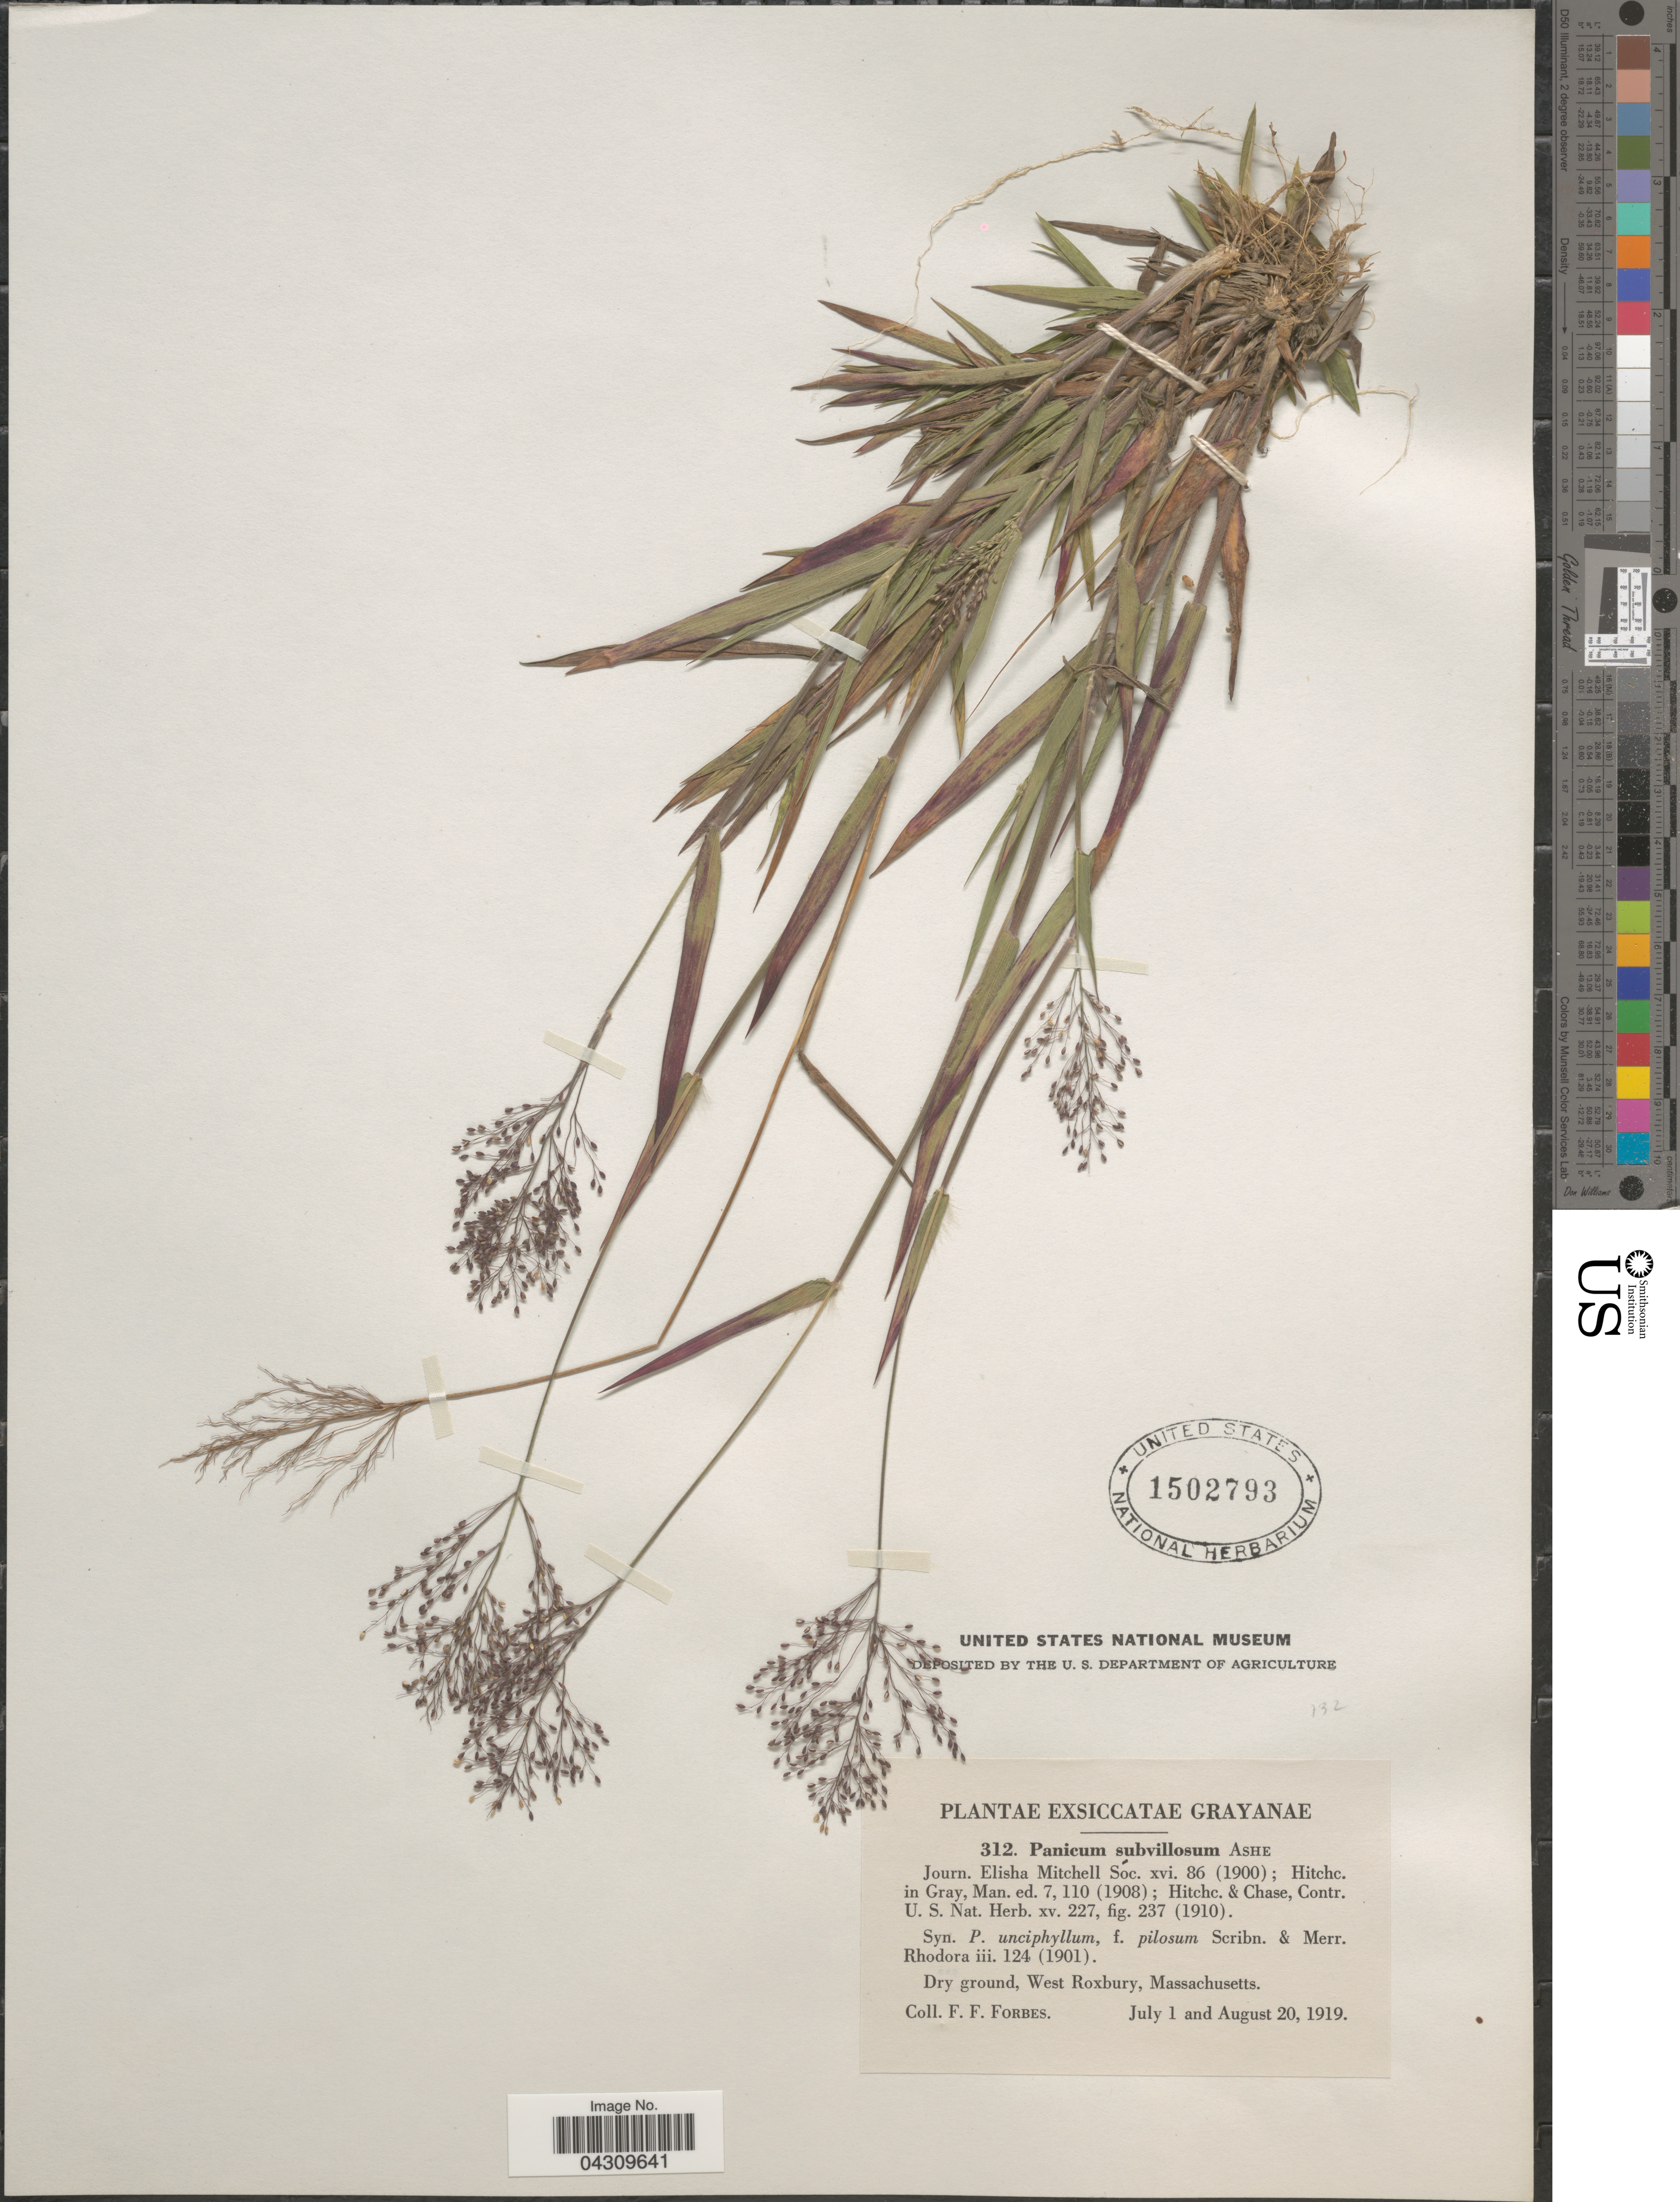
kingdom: Plantae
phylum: Tracheophyta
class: Liliopsida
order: Poales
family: Poaceae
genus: Dichanthelium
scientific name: Dichanthelium acuminatum var. acuminatum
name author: (Sw.) Gould & C.A. Clark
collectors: F. Forbes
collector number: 312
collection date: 1919-07-01/1919-08-20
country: United States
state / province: Massachusetts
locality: Dry ground, West Roxbury.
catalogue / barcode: US 1502793